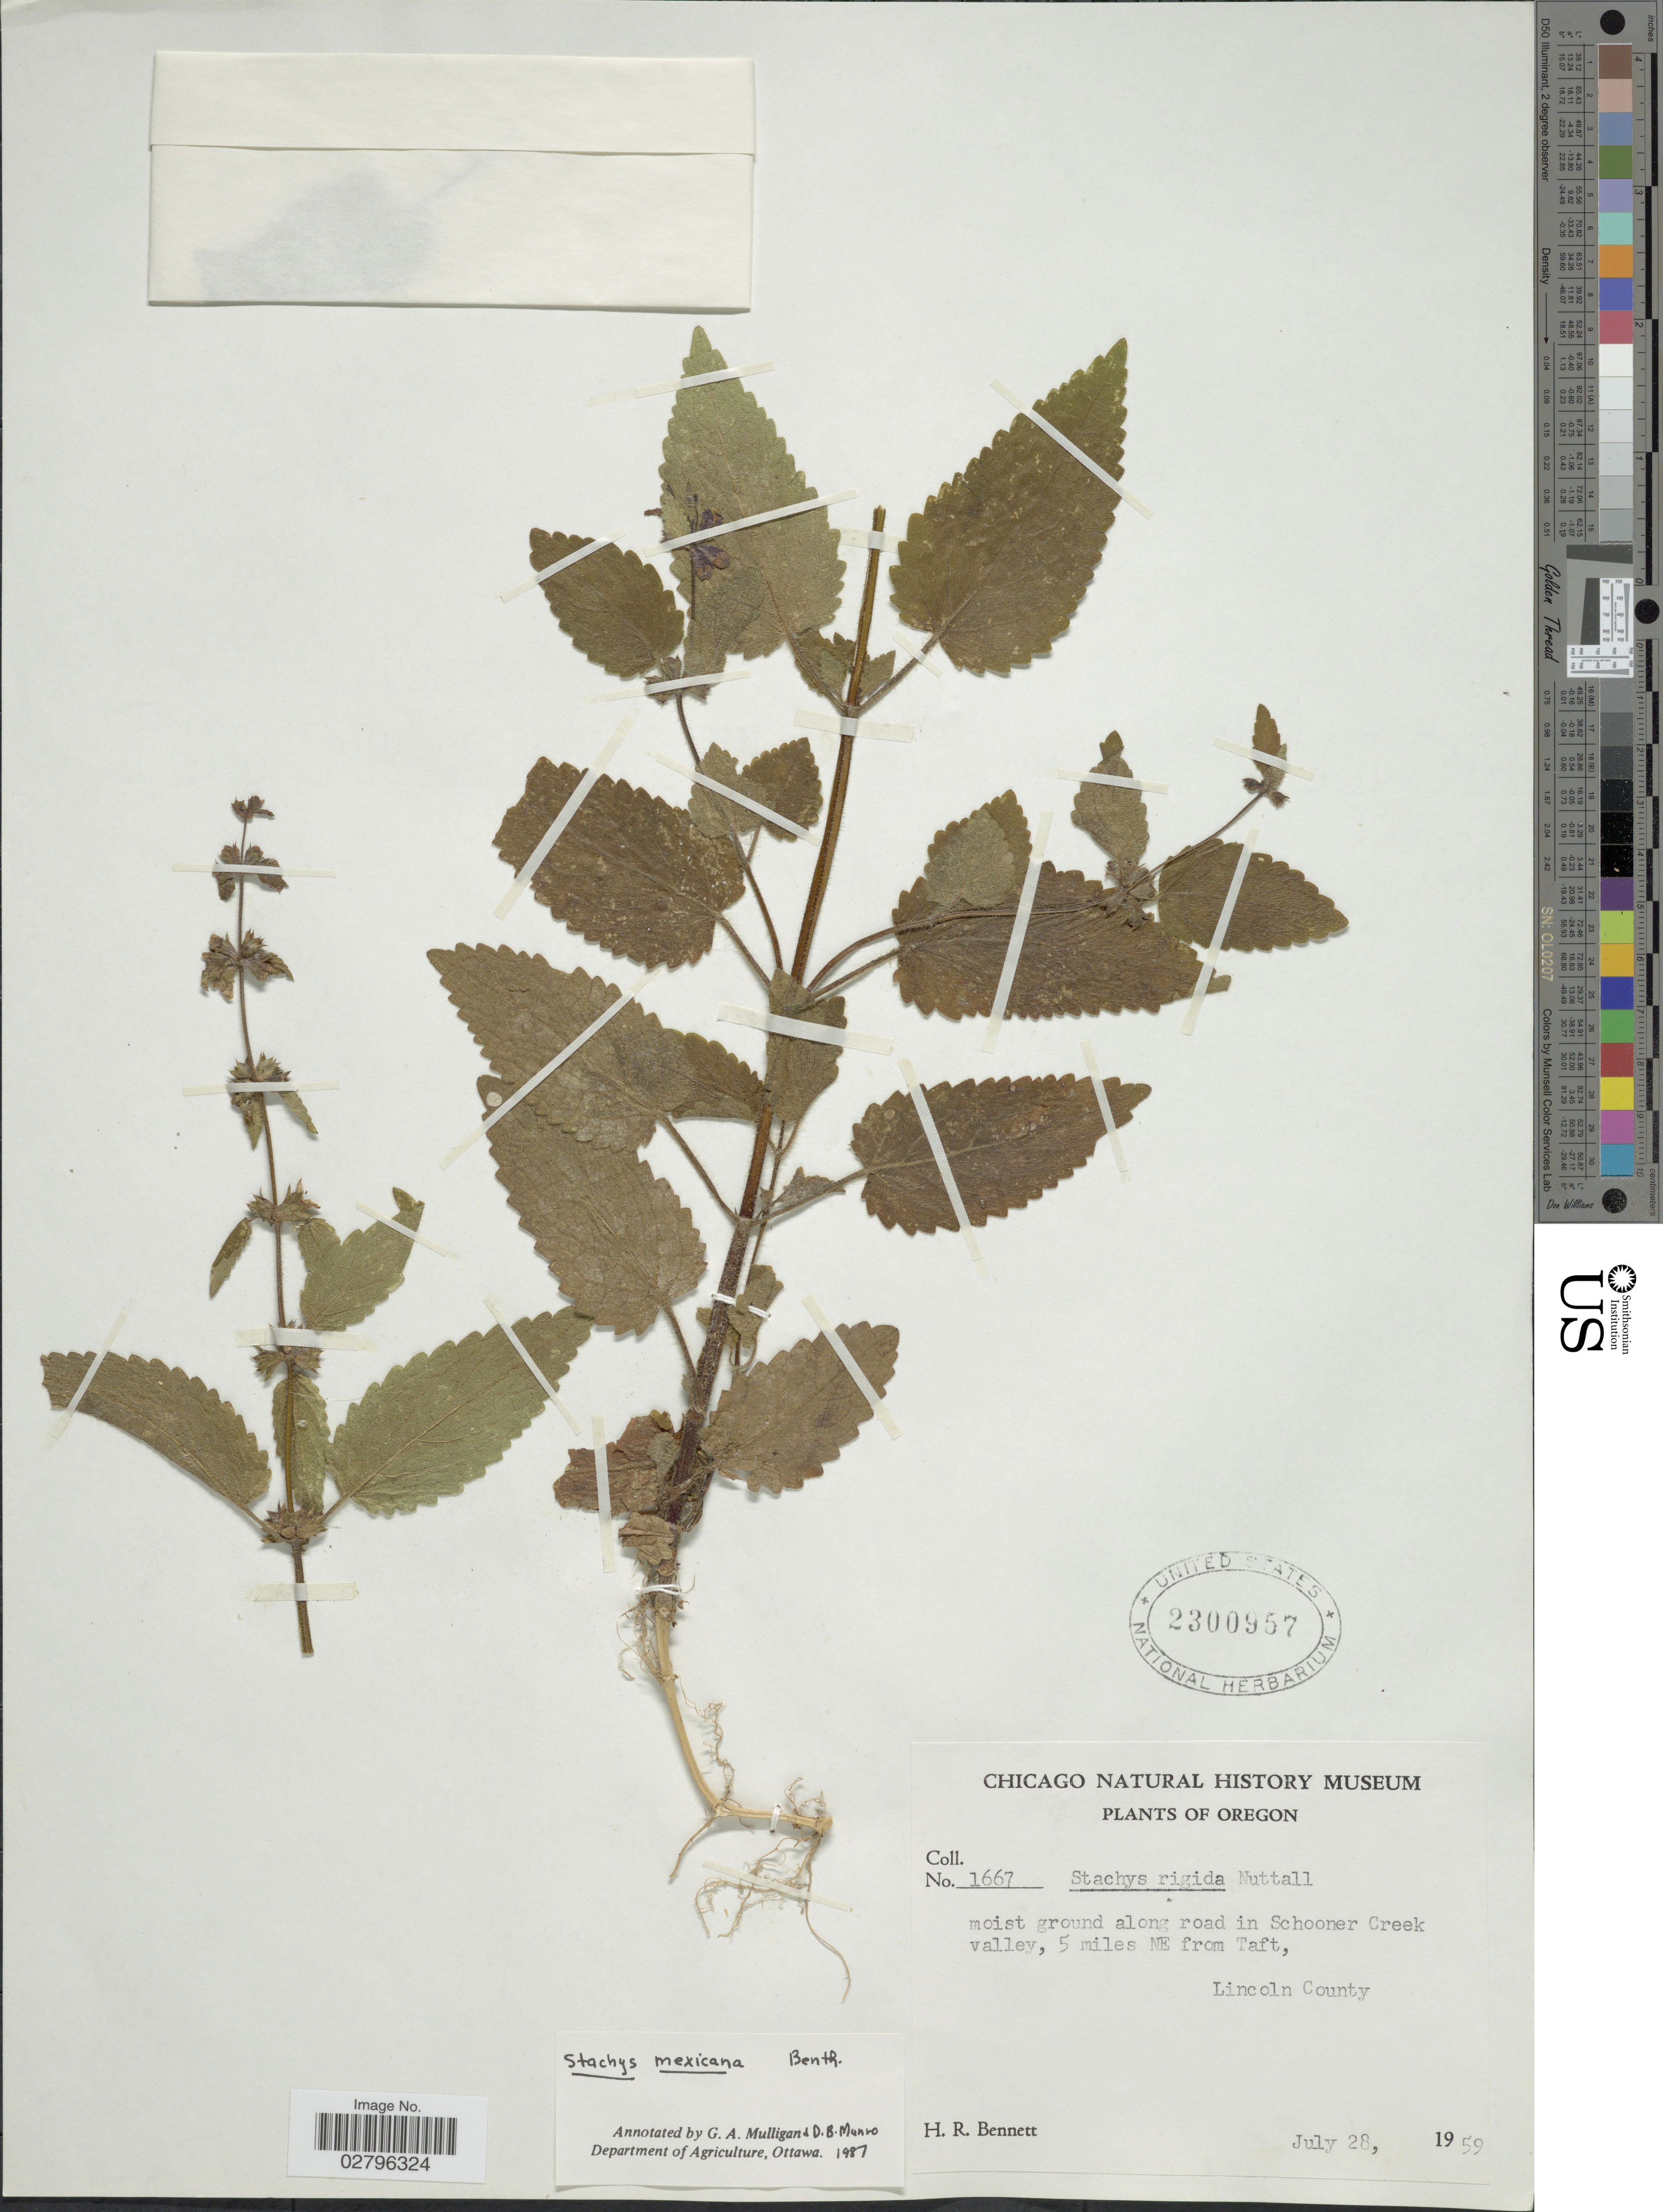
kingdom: Plantae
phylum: Tracheophyta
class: Magnoliopsida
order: Lamiales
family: Lamiaceae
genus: Stachys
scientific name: Stachys mexicana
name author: Benth.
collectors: H. R. Bennett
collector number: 1667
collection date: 1959-07-28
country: United States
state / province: Oregon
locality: Moist ground along road in Schooner Creek valley, 5 miles NE from Taft, Lincoln County.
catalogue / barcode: US 2300957